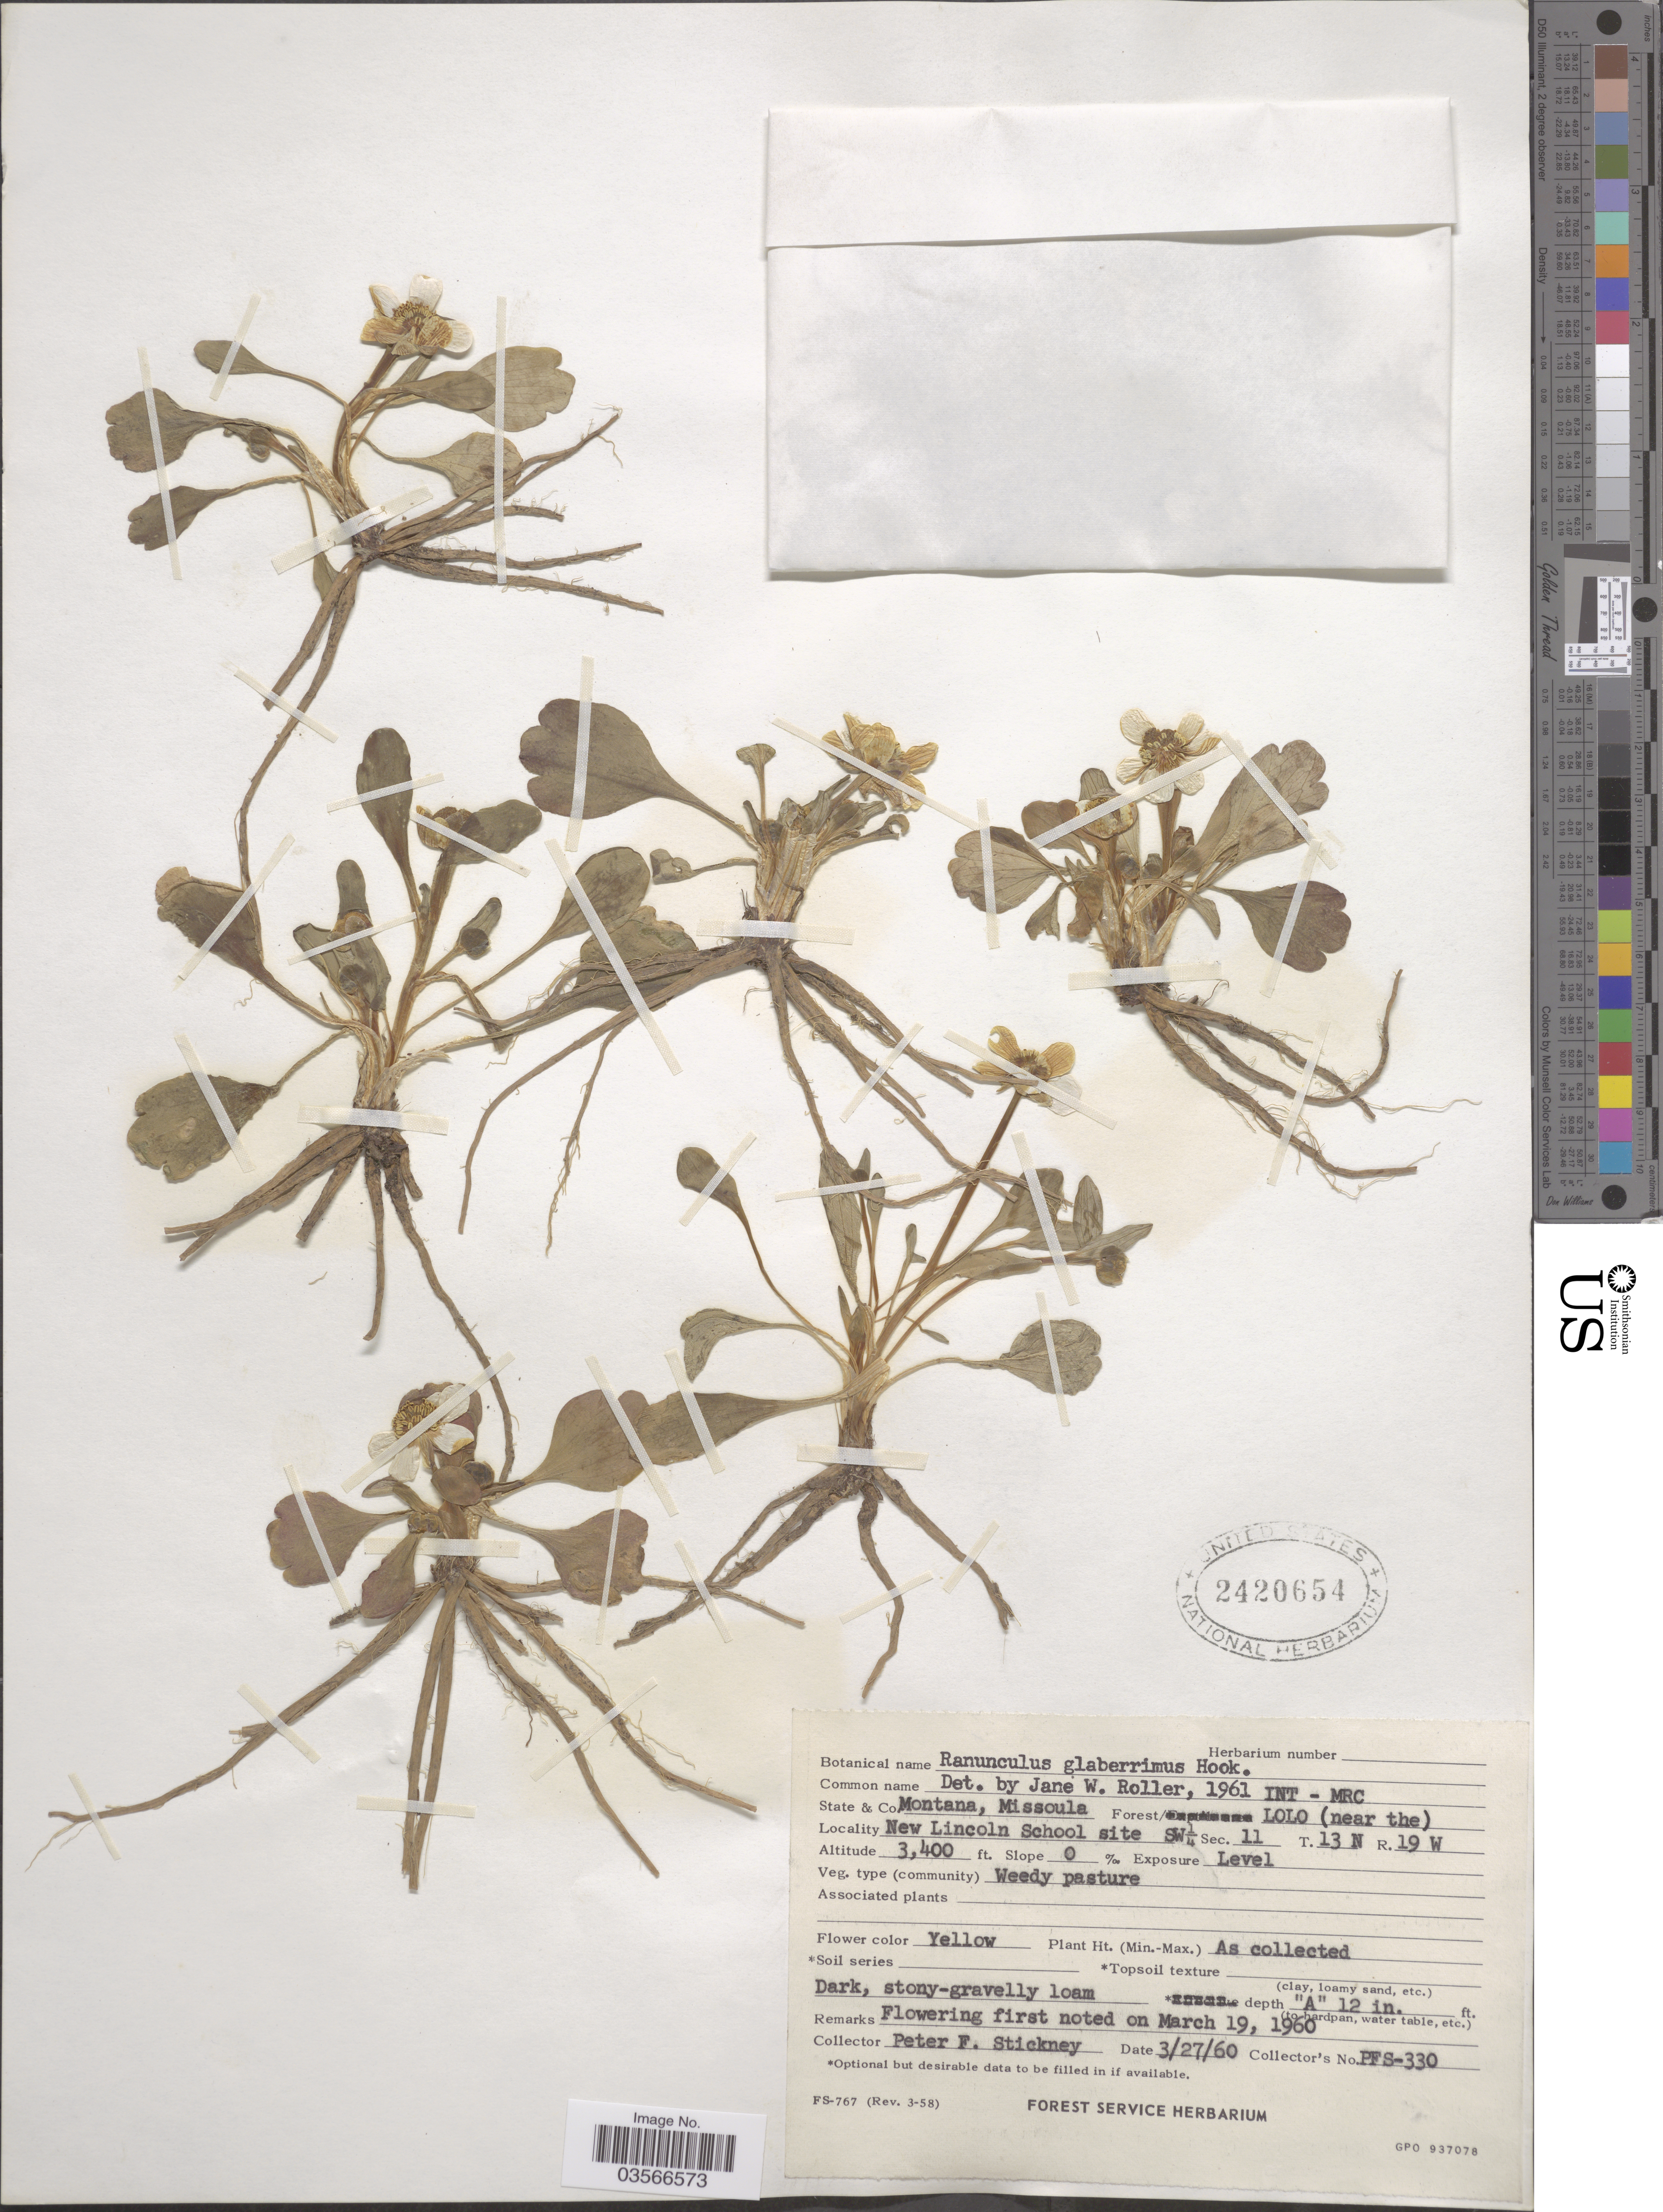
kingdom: Plantae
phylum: Tracheophyta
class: Magnoliopsida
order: Ranunculales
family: Ranunculaceae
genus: Ranunculus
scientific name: Ranunculus glaberrimus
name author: Hook.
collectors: P. Stickney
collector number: PFS-330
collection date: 1960-03-27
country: United States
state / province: Montana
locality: Co. Missoula. Forest Lolo (near the) new Lincoln School site SW¼ Sec.11 T.13N R.19W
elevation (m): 1036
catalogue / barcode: US 2420654